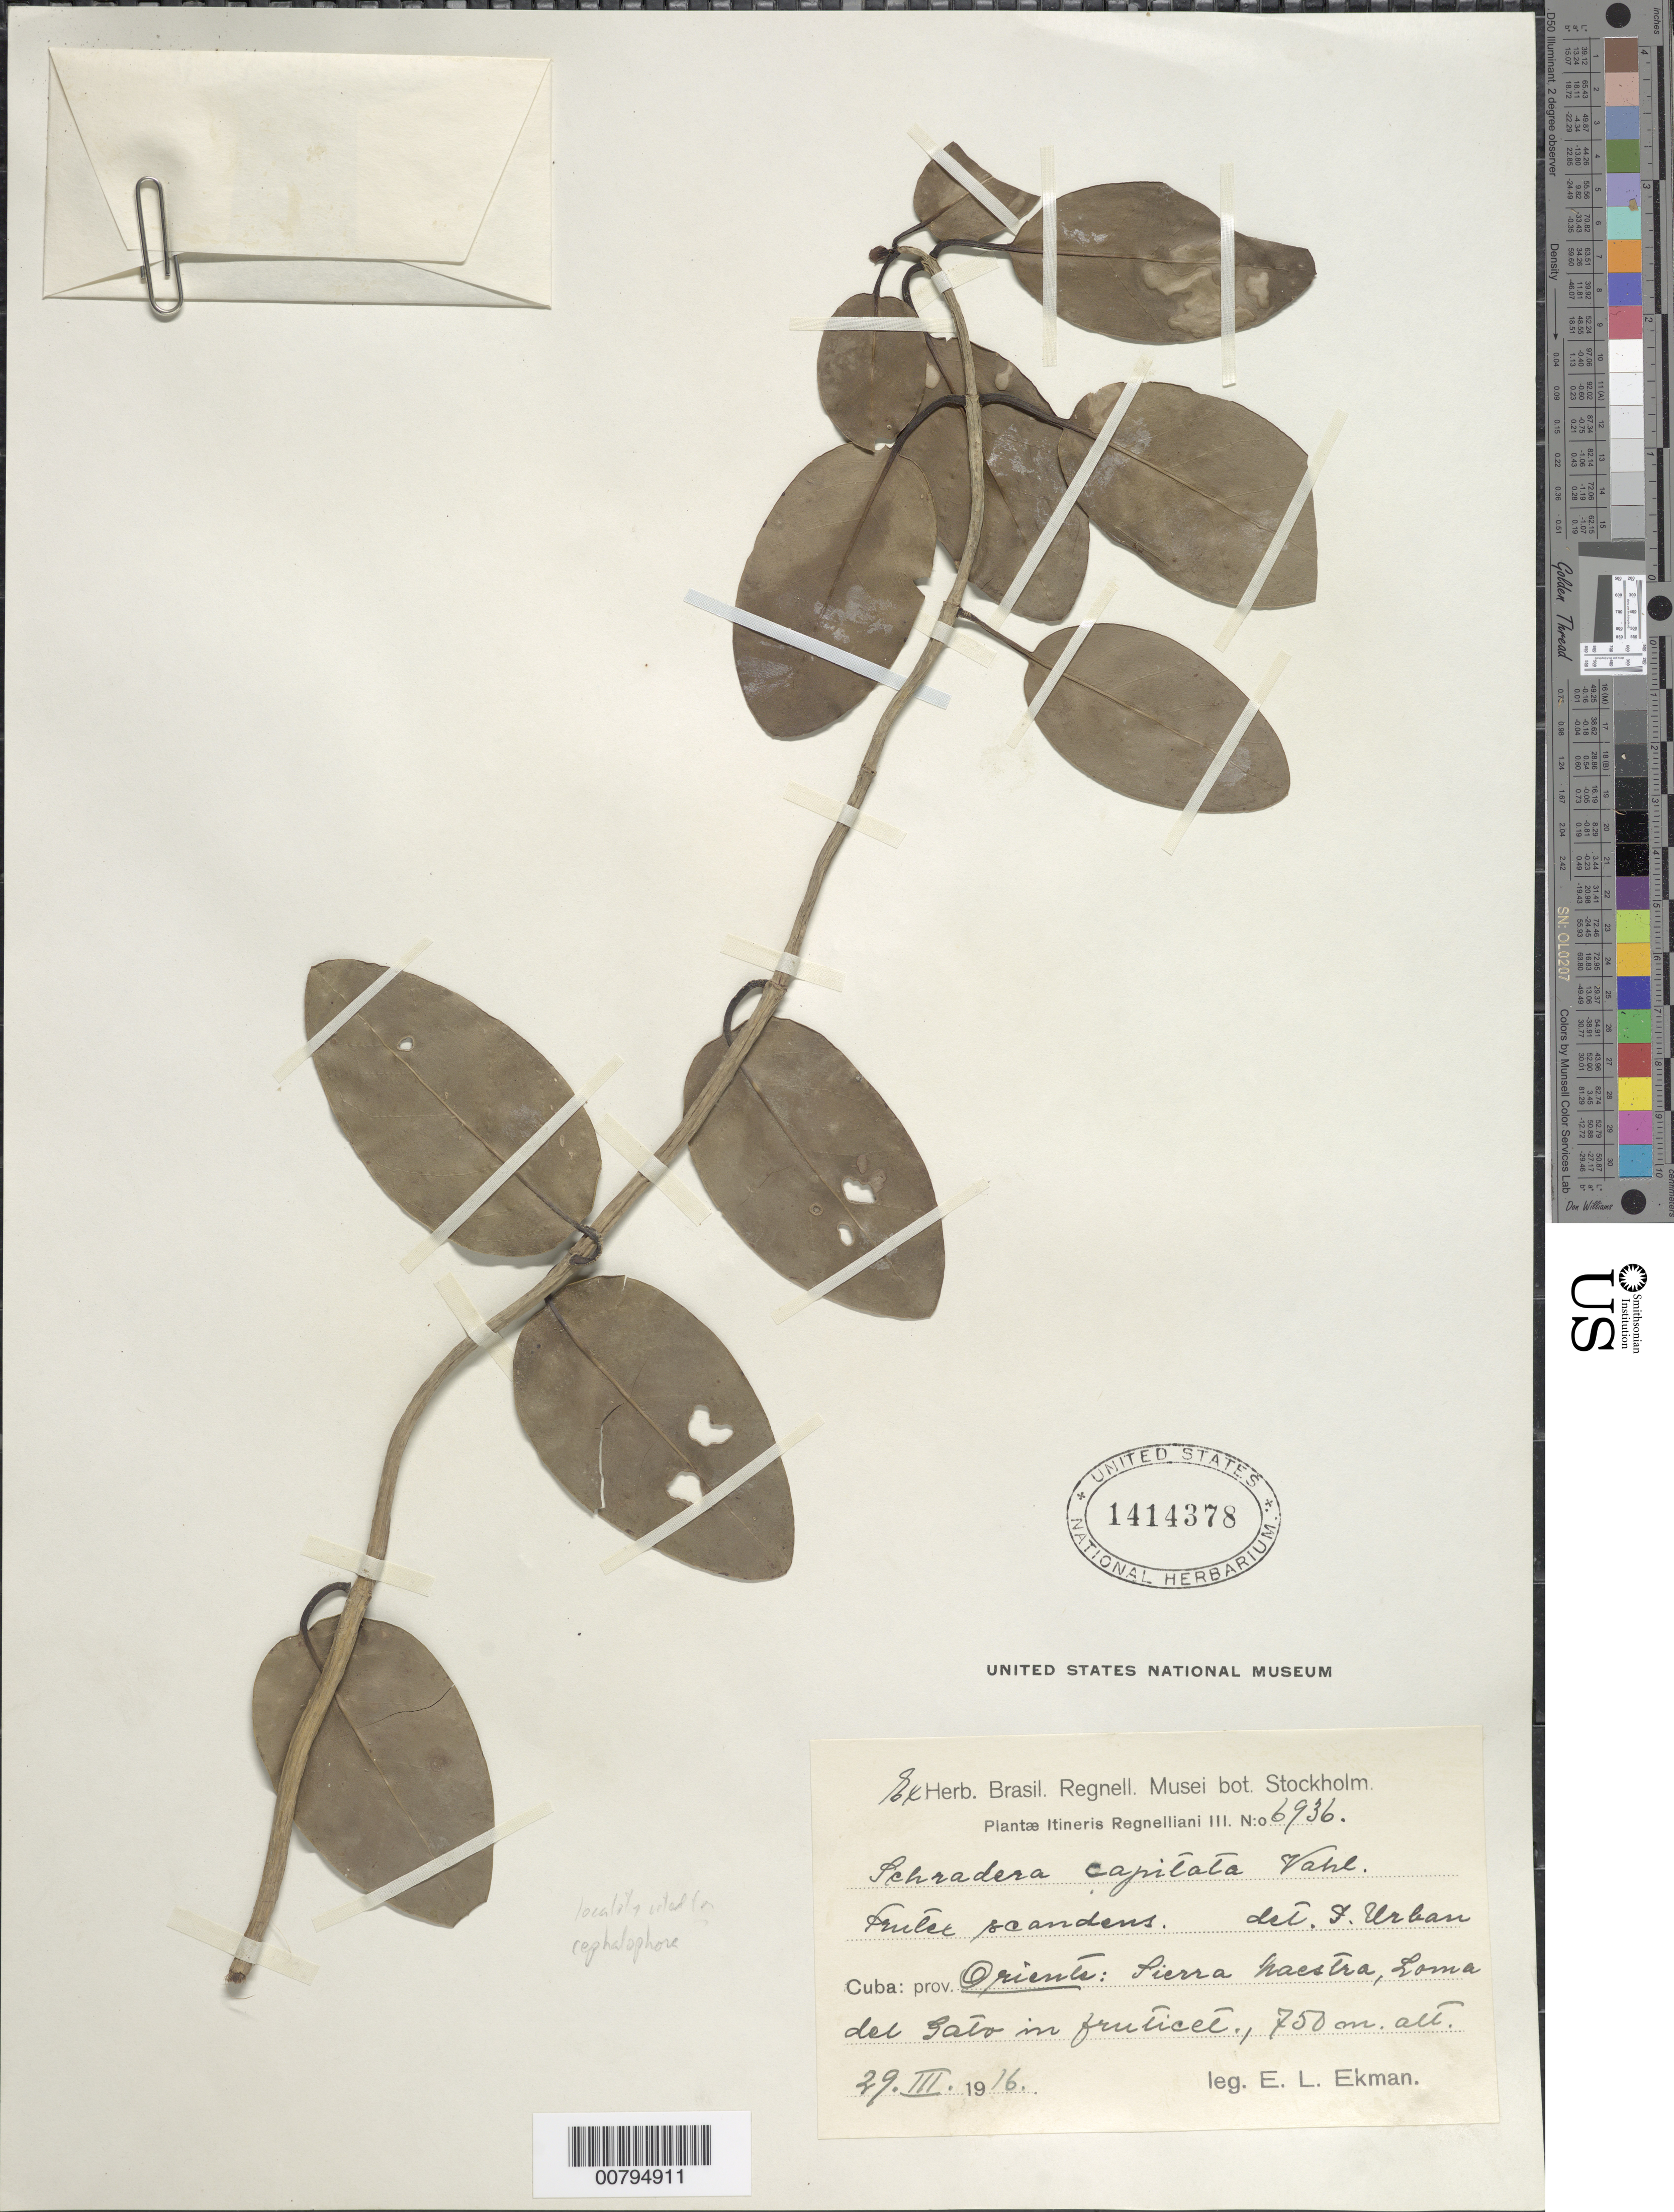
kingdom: Plantae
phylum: Tracheophyta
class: Magnoliopsida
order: Gentianales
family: Rubiaceae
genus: Schradera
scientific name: Schradera involucrata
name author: (Sw.) K. Schum.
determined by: Urban, Ignatz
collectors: E. L. Ekman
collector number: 6936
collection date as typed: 29 Mar 1916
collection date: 1916-03-29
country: Cuba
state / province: Oriente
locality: Sierra Naestra, Loma del Sato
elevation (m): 750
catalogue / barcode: US 1414378